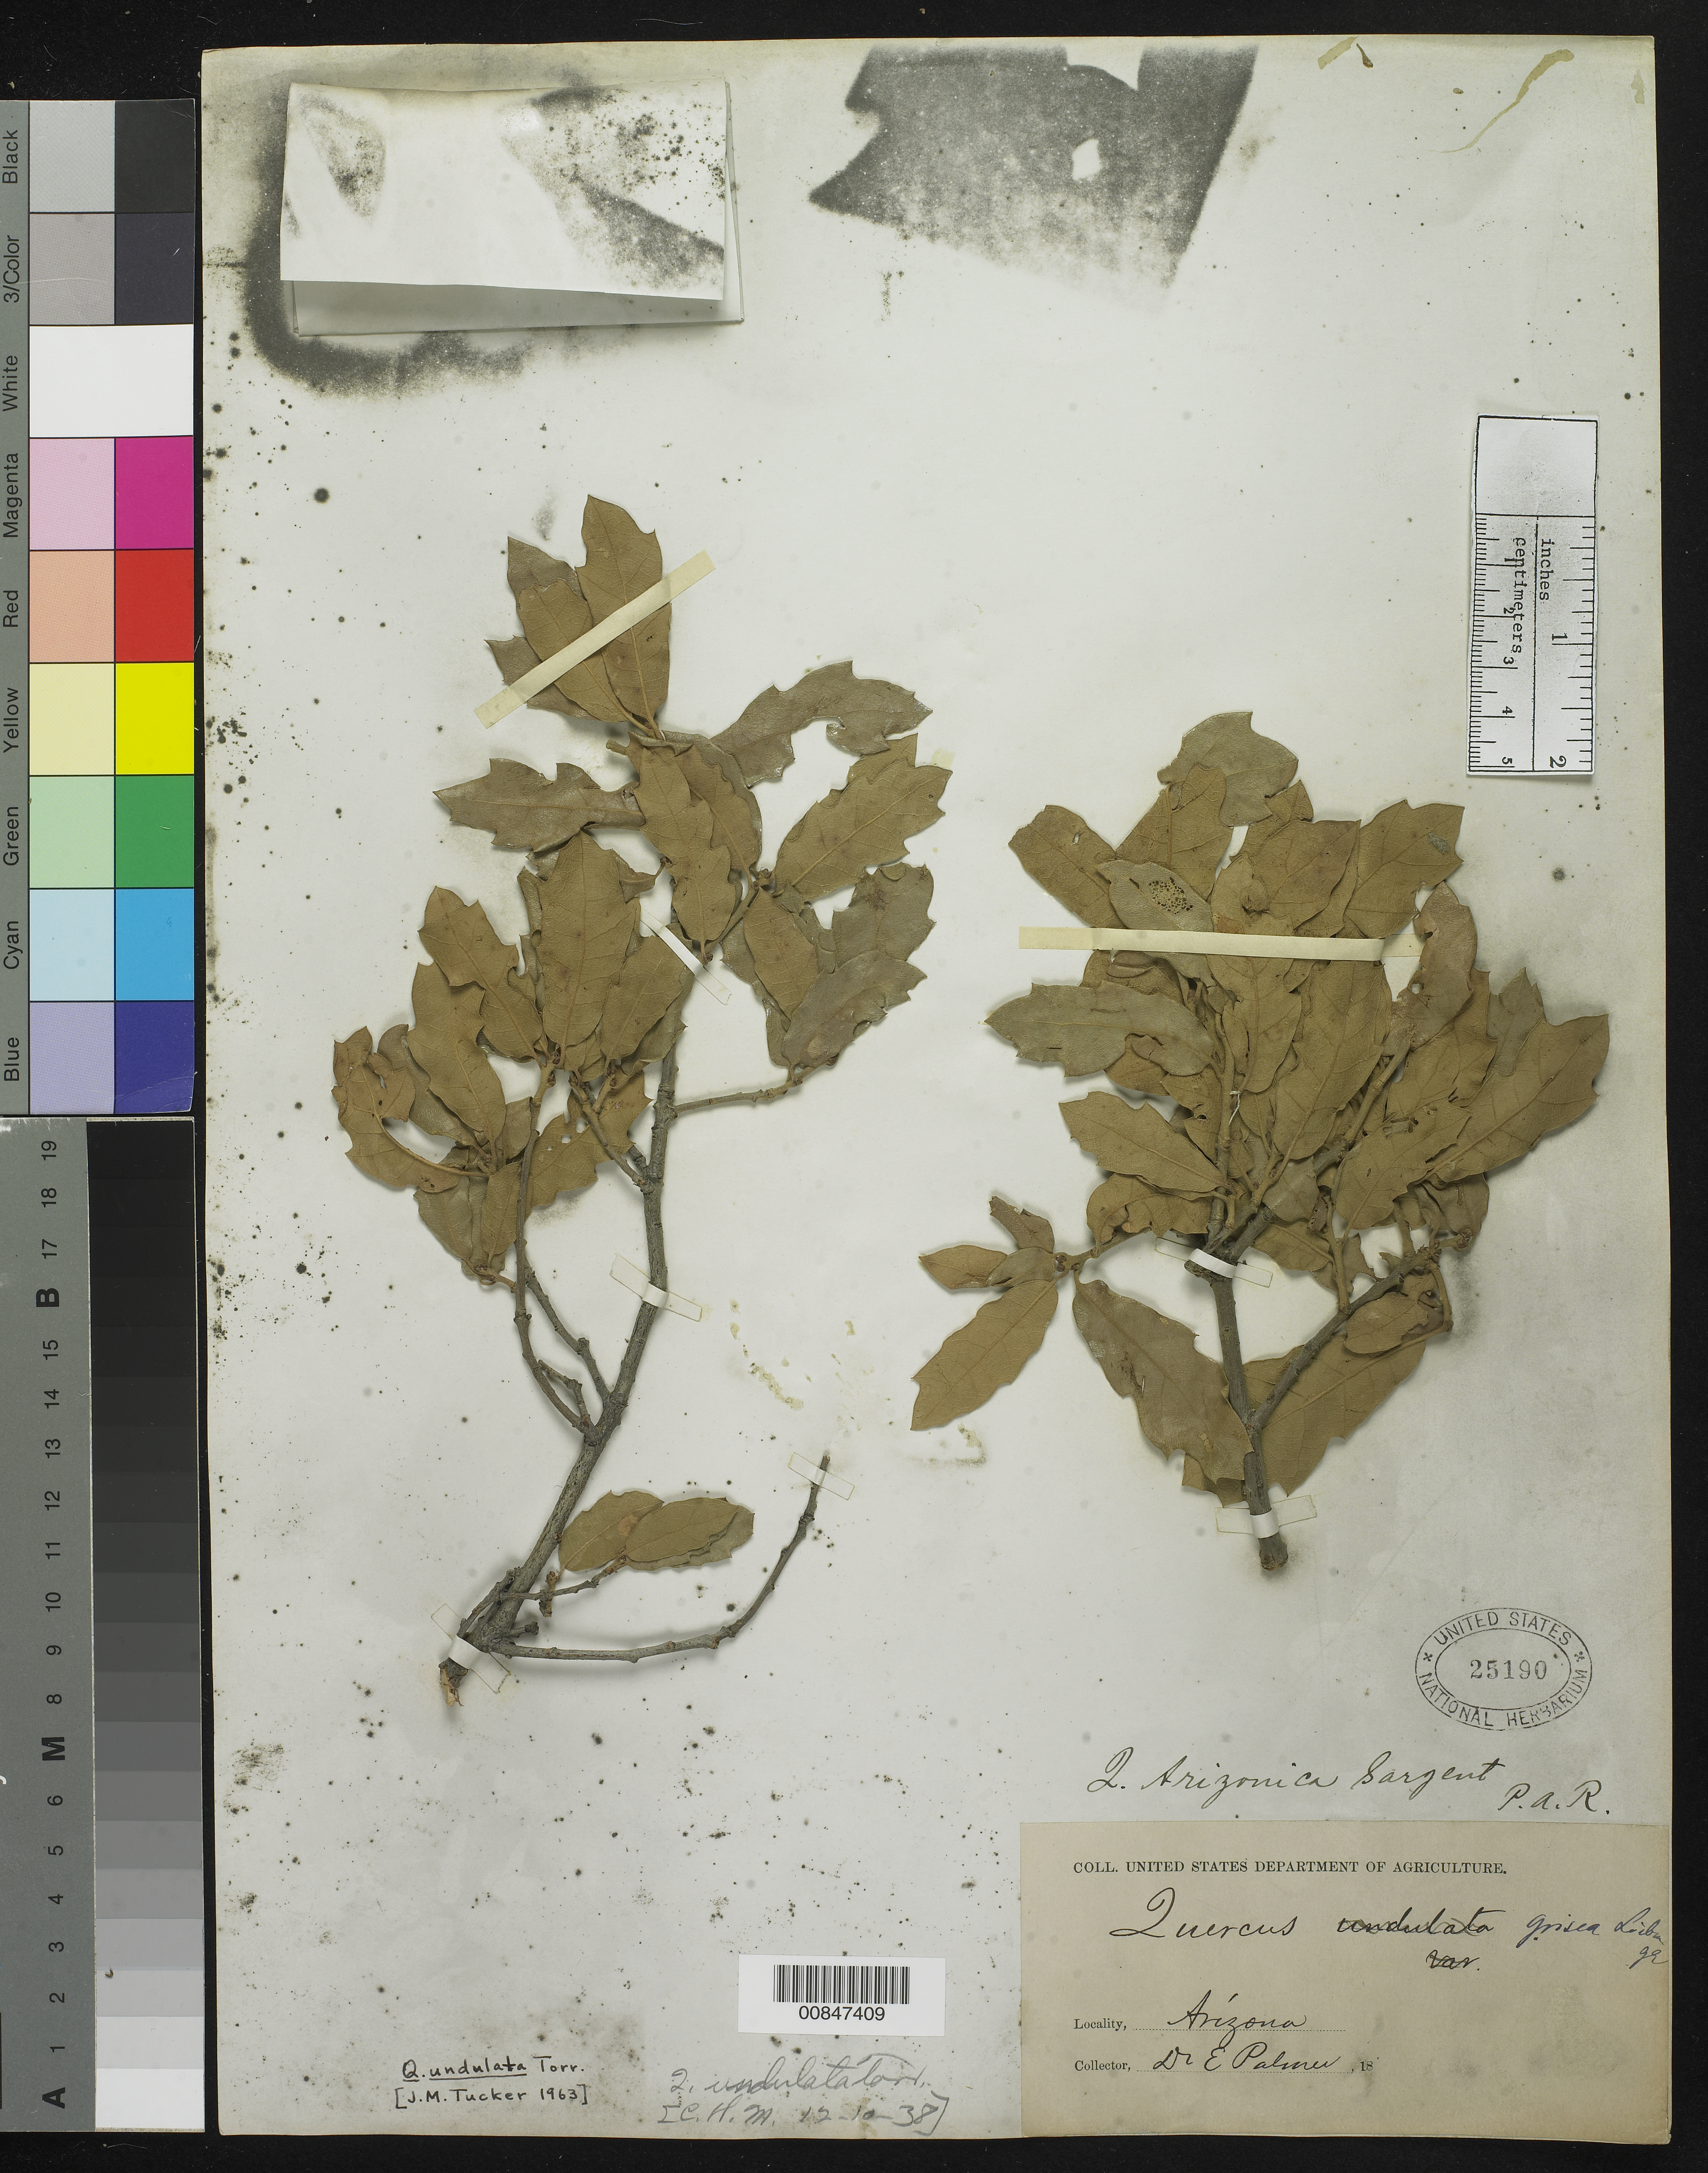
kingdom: Plantae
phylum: Tracheophyta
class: Magnoliopsida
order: Fagales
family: Fagaceae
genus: Quercus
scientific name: Quercus undulata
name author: Torr.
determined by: Tucker, J. M.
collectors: E. Palmer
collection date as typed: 18--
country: United States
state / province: Arizona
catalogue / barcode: US 25190